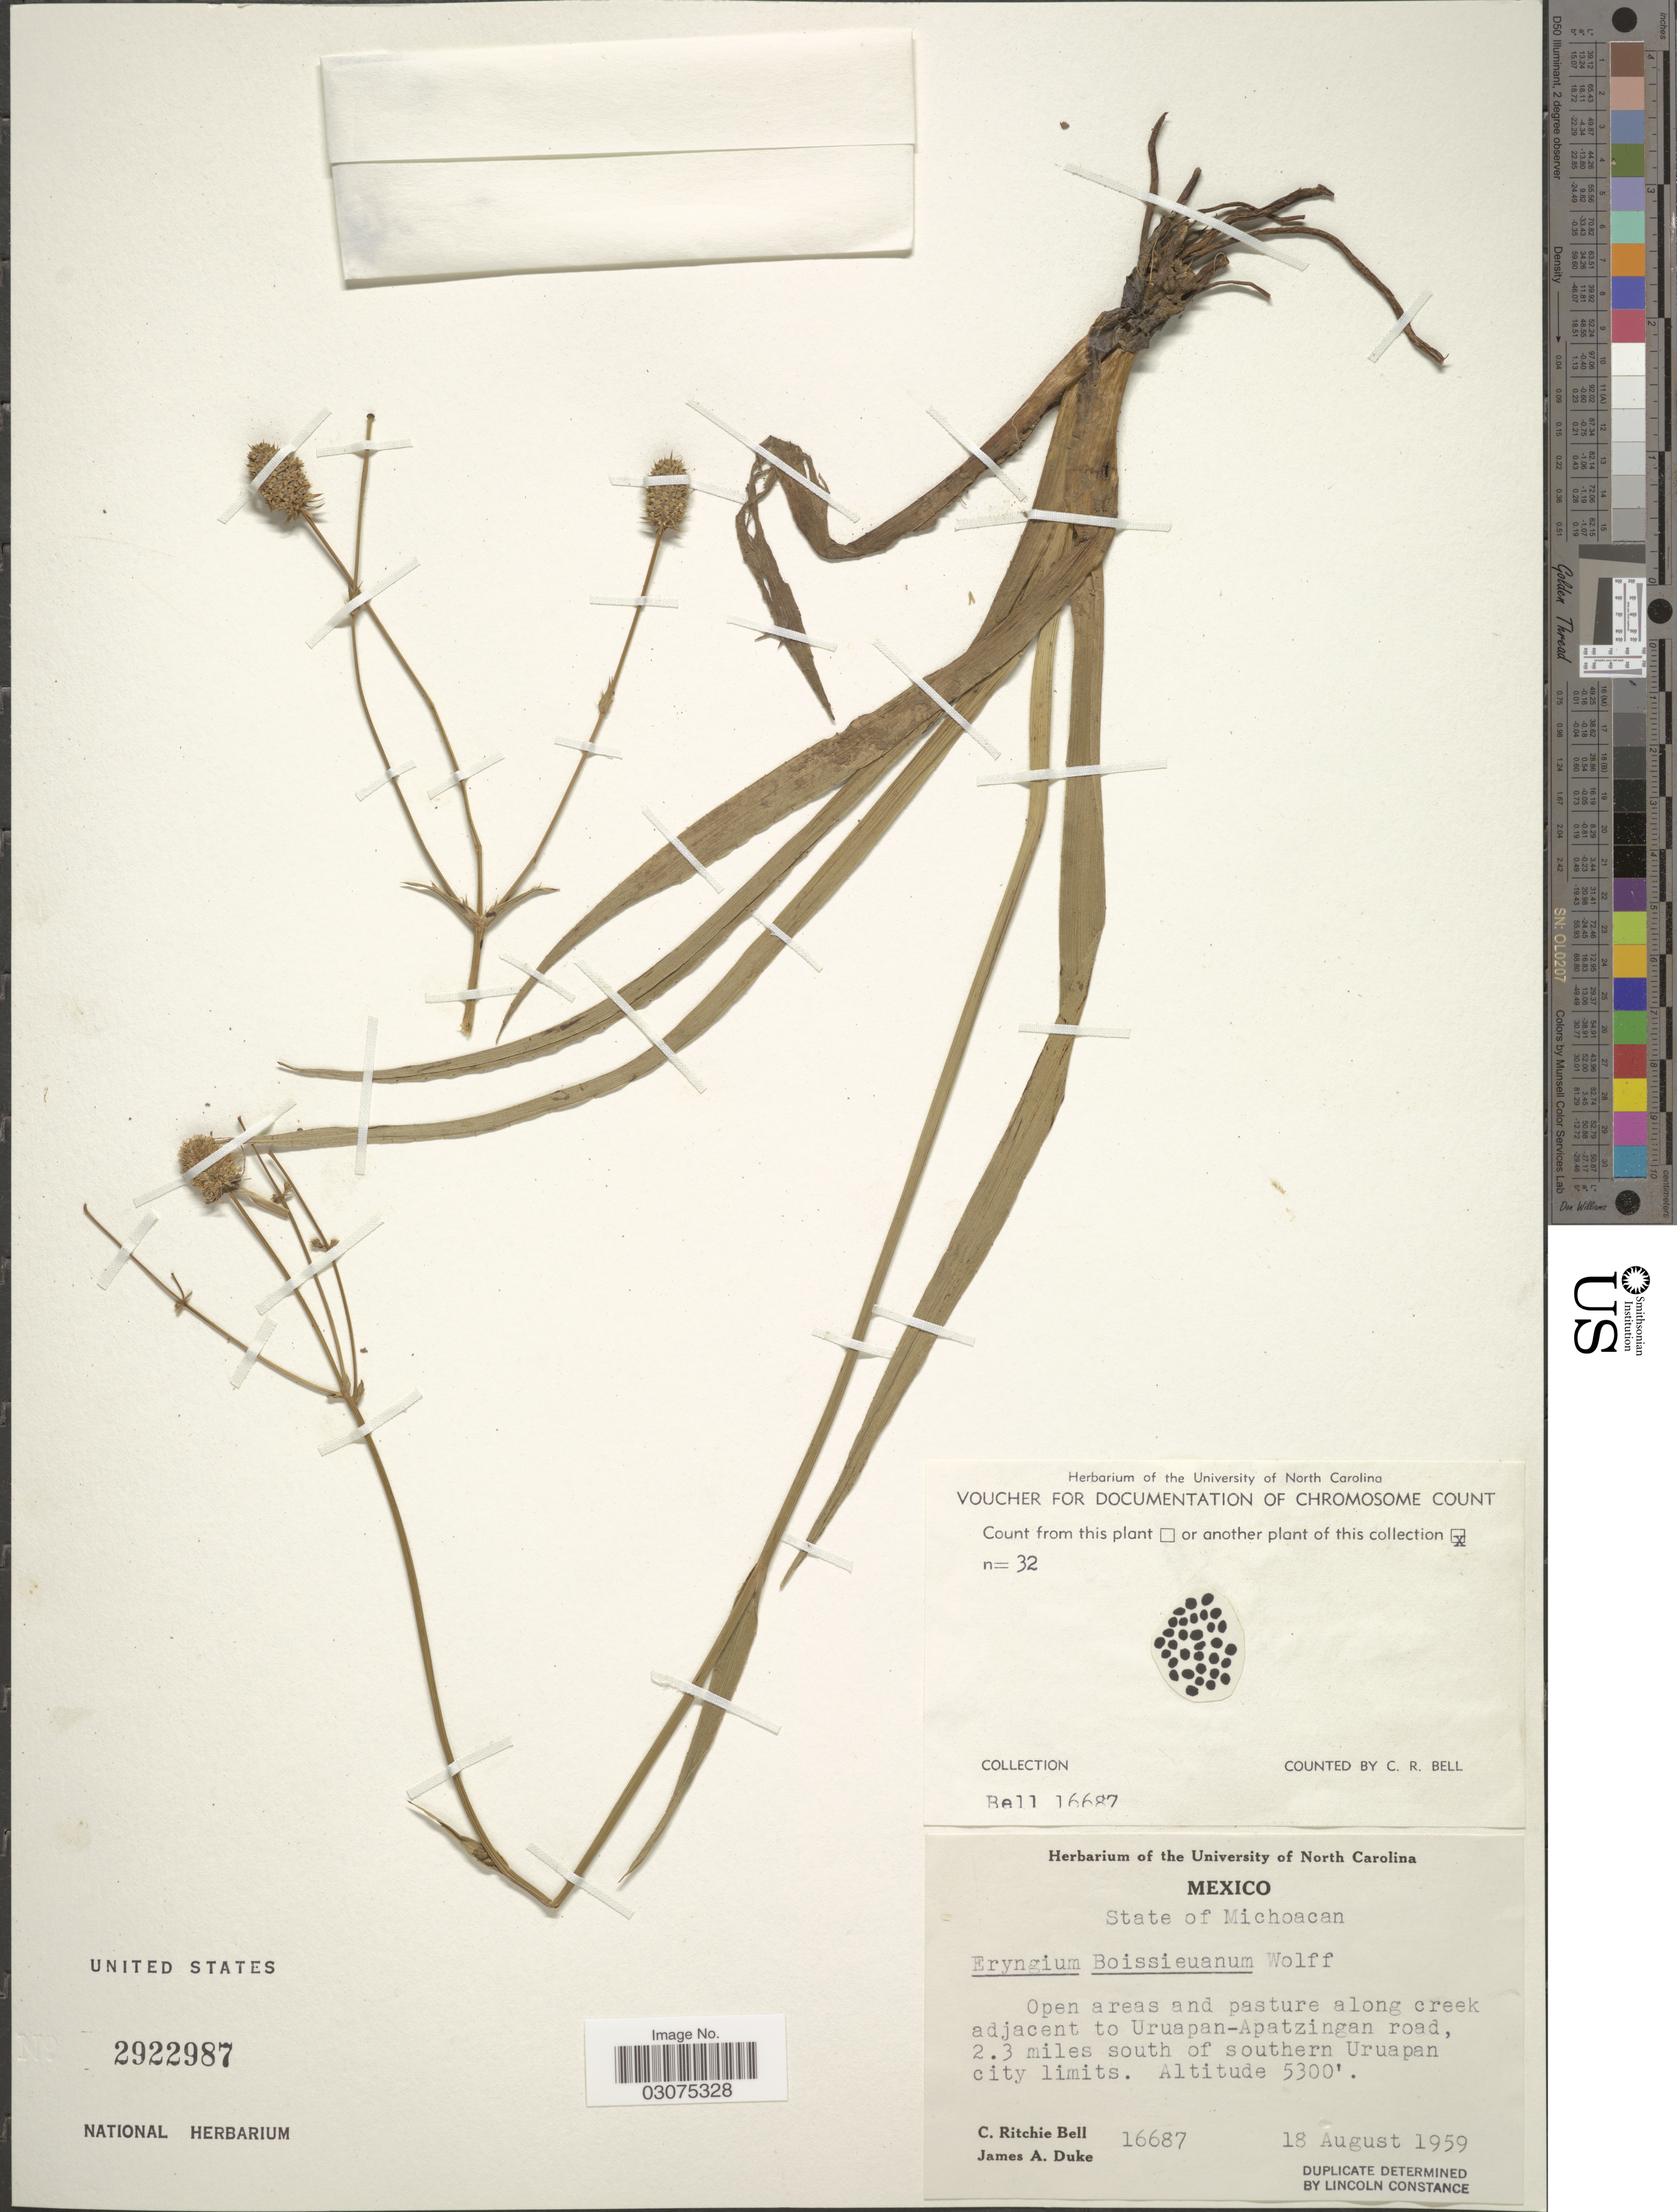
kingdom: Plantae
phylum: Tracheophyta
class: Magnoliopsida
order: Apiales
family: Apiaceae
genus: Eryngium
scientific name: Eryngium boissieuanum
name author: H. Wolff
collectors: C. R. Bell & J. A. Duke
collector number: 16687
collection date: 1959-08-18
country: Mexico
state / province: Michoacán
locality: Open areas and pasture along creek adjacent to Uruapan-Apatzingan road, 2.3 miles south of southern Uruapan city limits.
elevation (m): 1615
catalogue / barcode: US 2922987